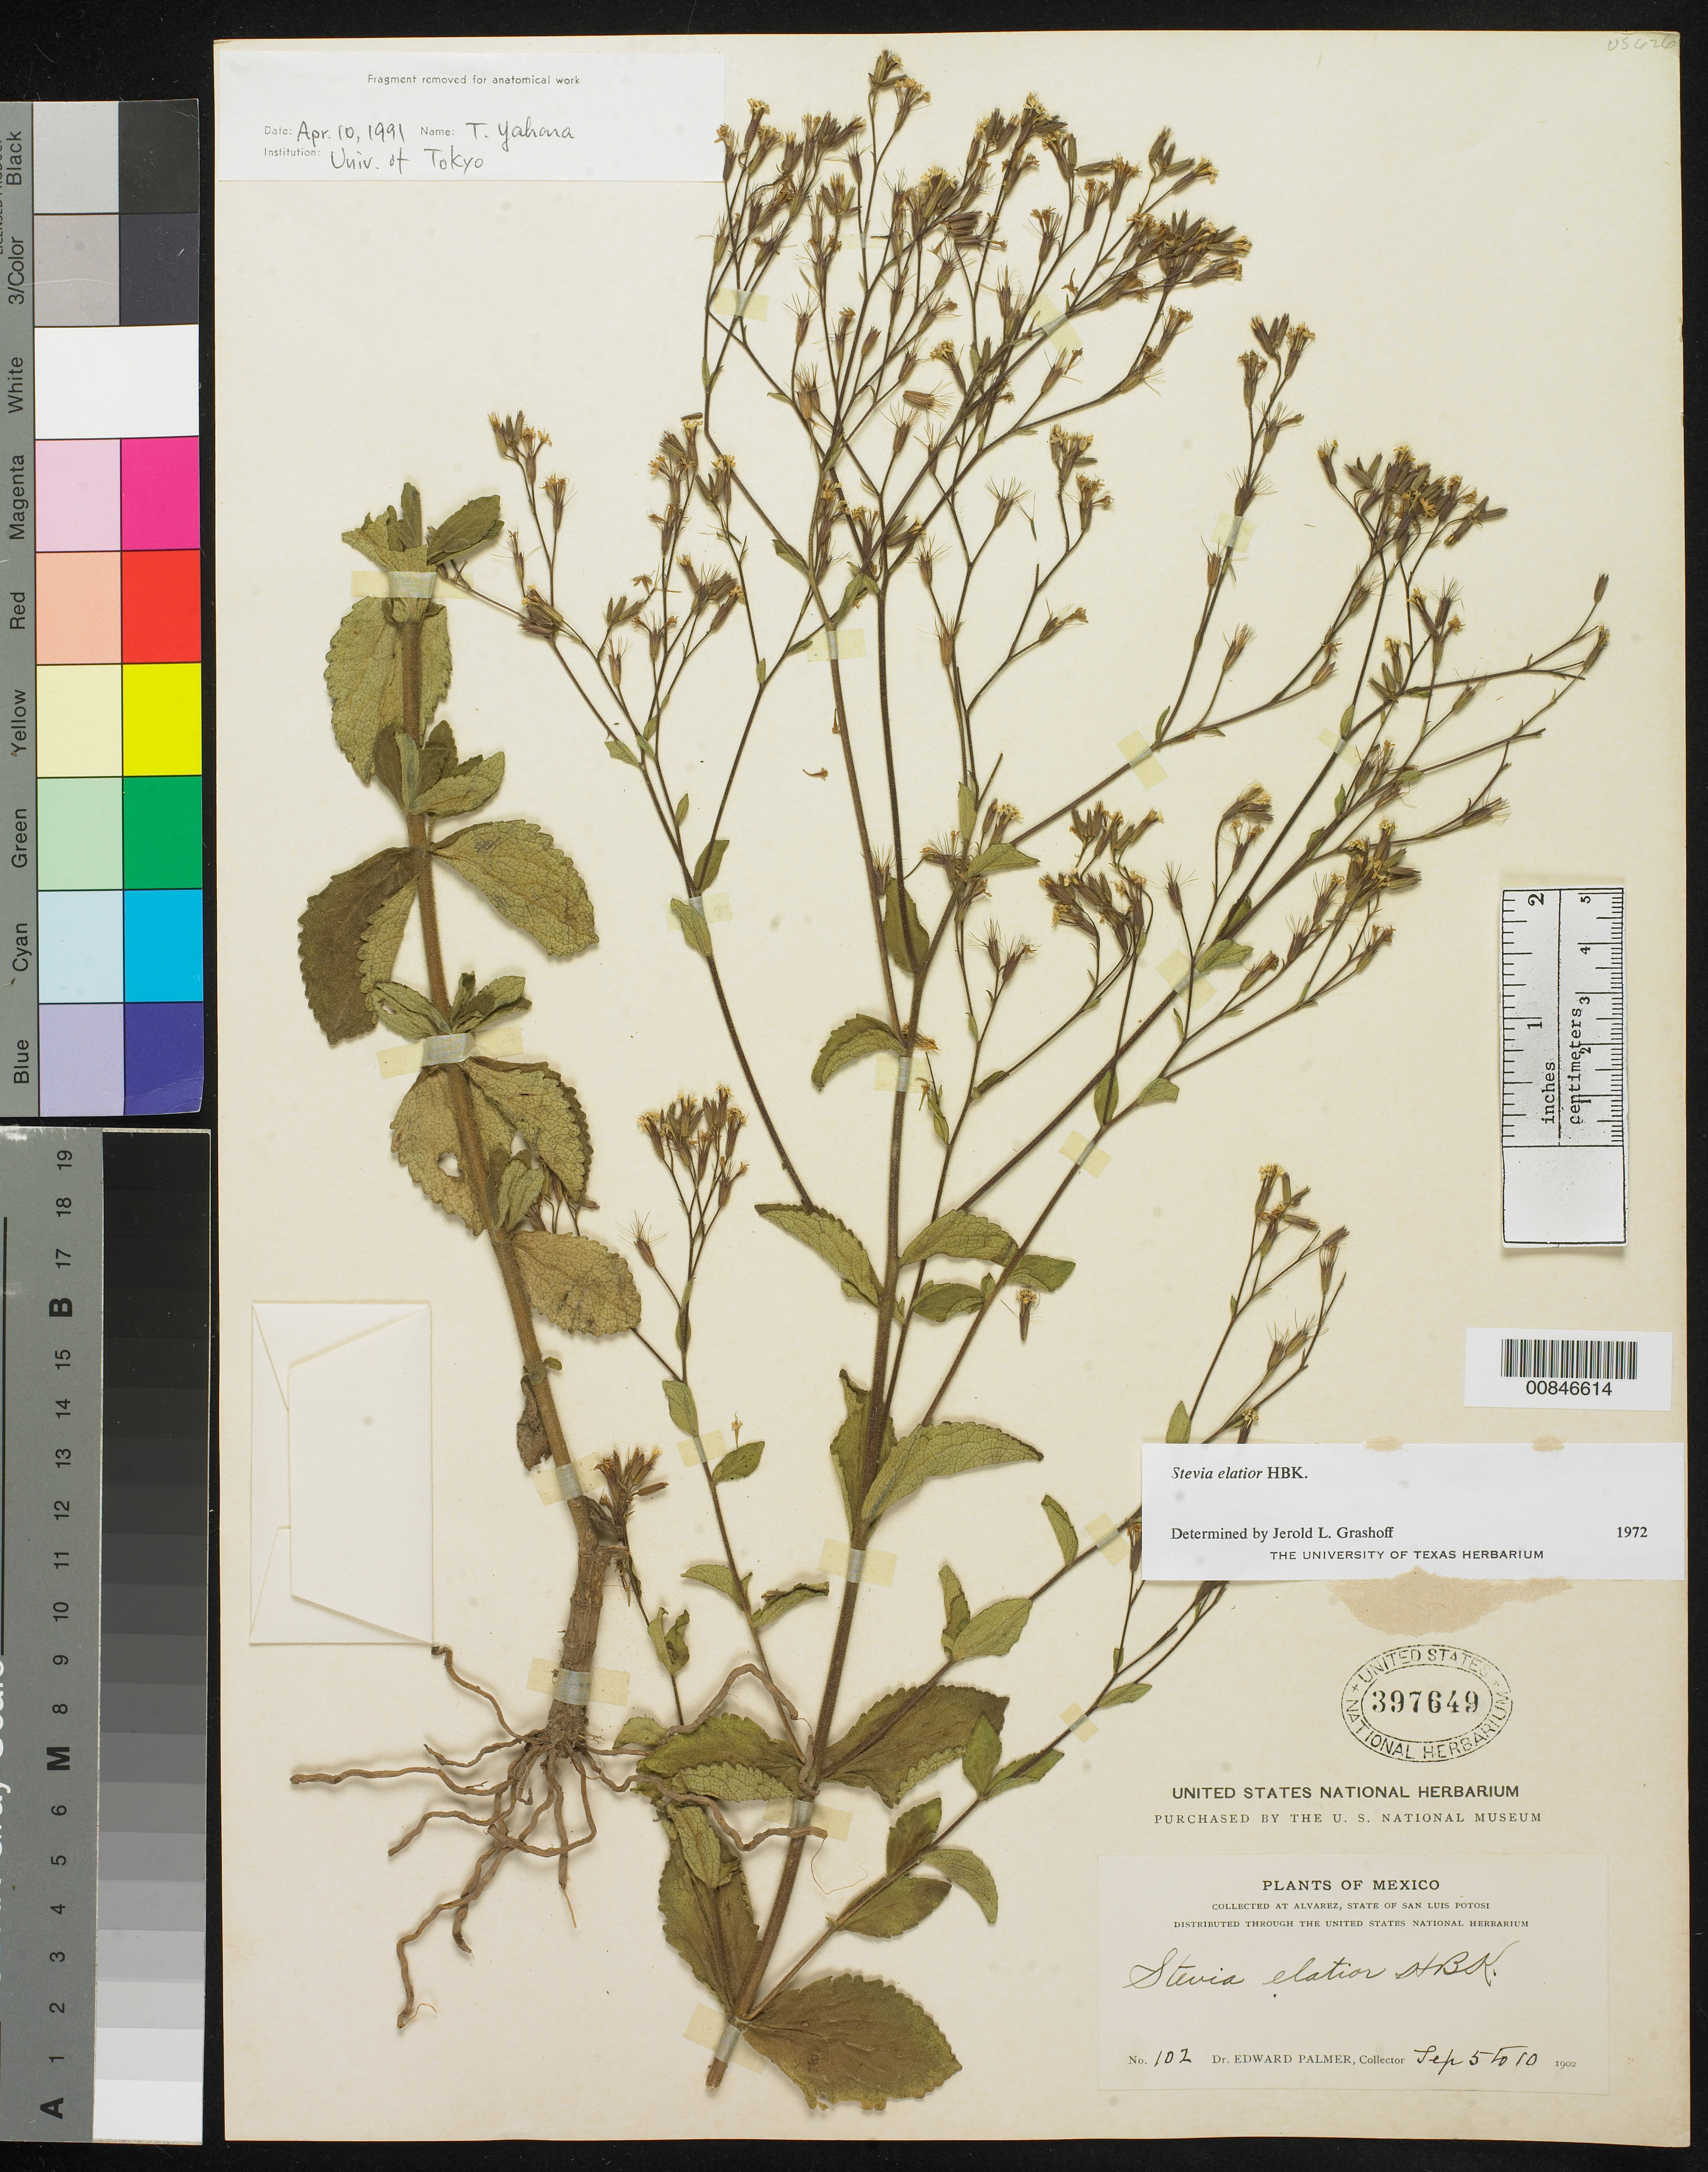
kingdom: Plantae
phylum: Tracheophyta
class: Magnoliopsida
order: Asterales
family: Asteraceae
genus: Stevia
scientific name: Stevia elatior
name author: Kunth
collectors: E. Palmer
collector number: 102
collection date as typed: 05 Sep 1902 to 10 Sep 1902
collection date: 1902-09-05/1902-09-10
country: Mexico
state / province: San Luis Potosí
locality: Alvarez, San Luis Potosí.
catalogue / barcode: US 397649